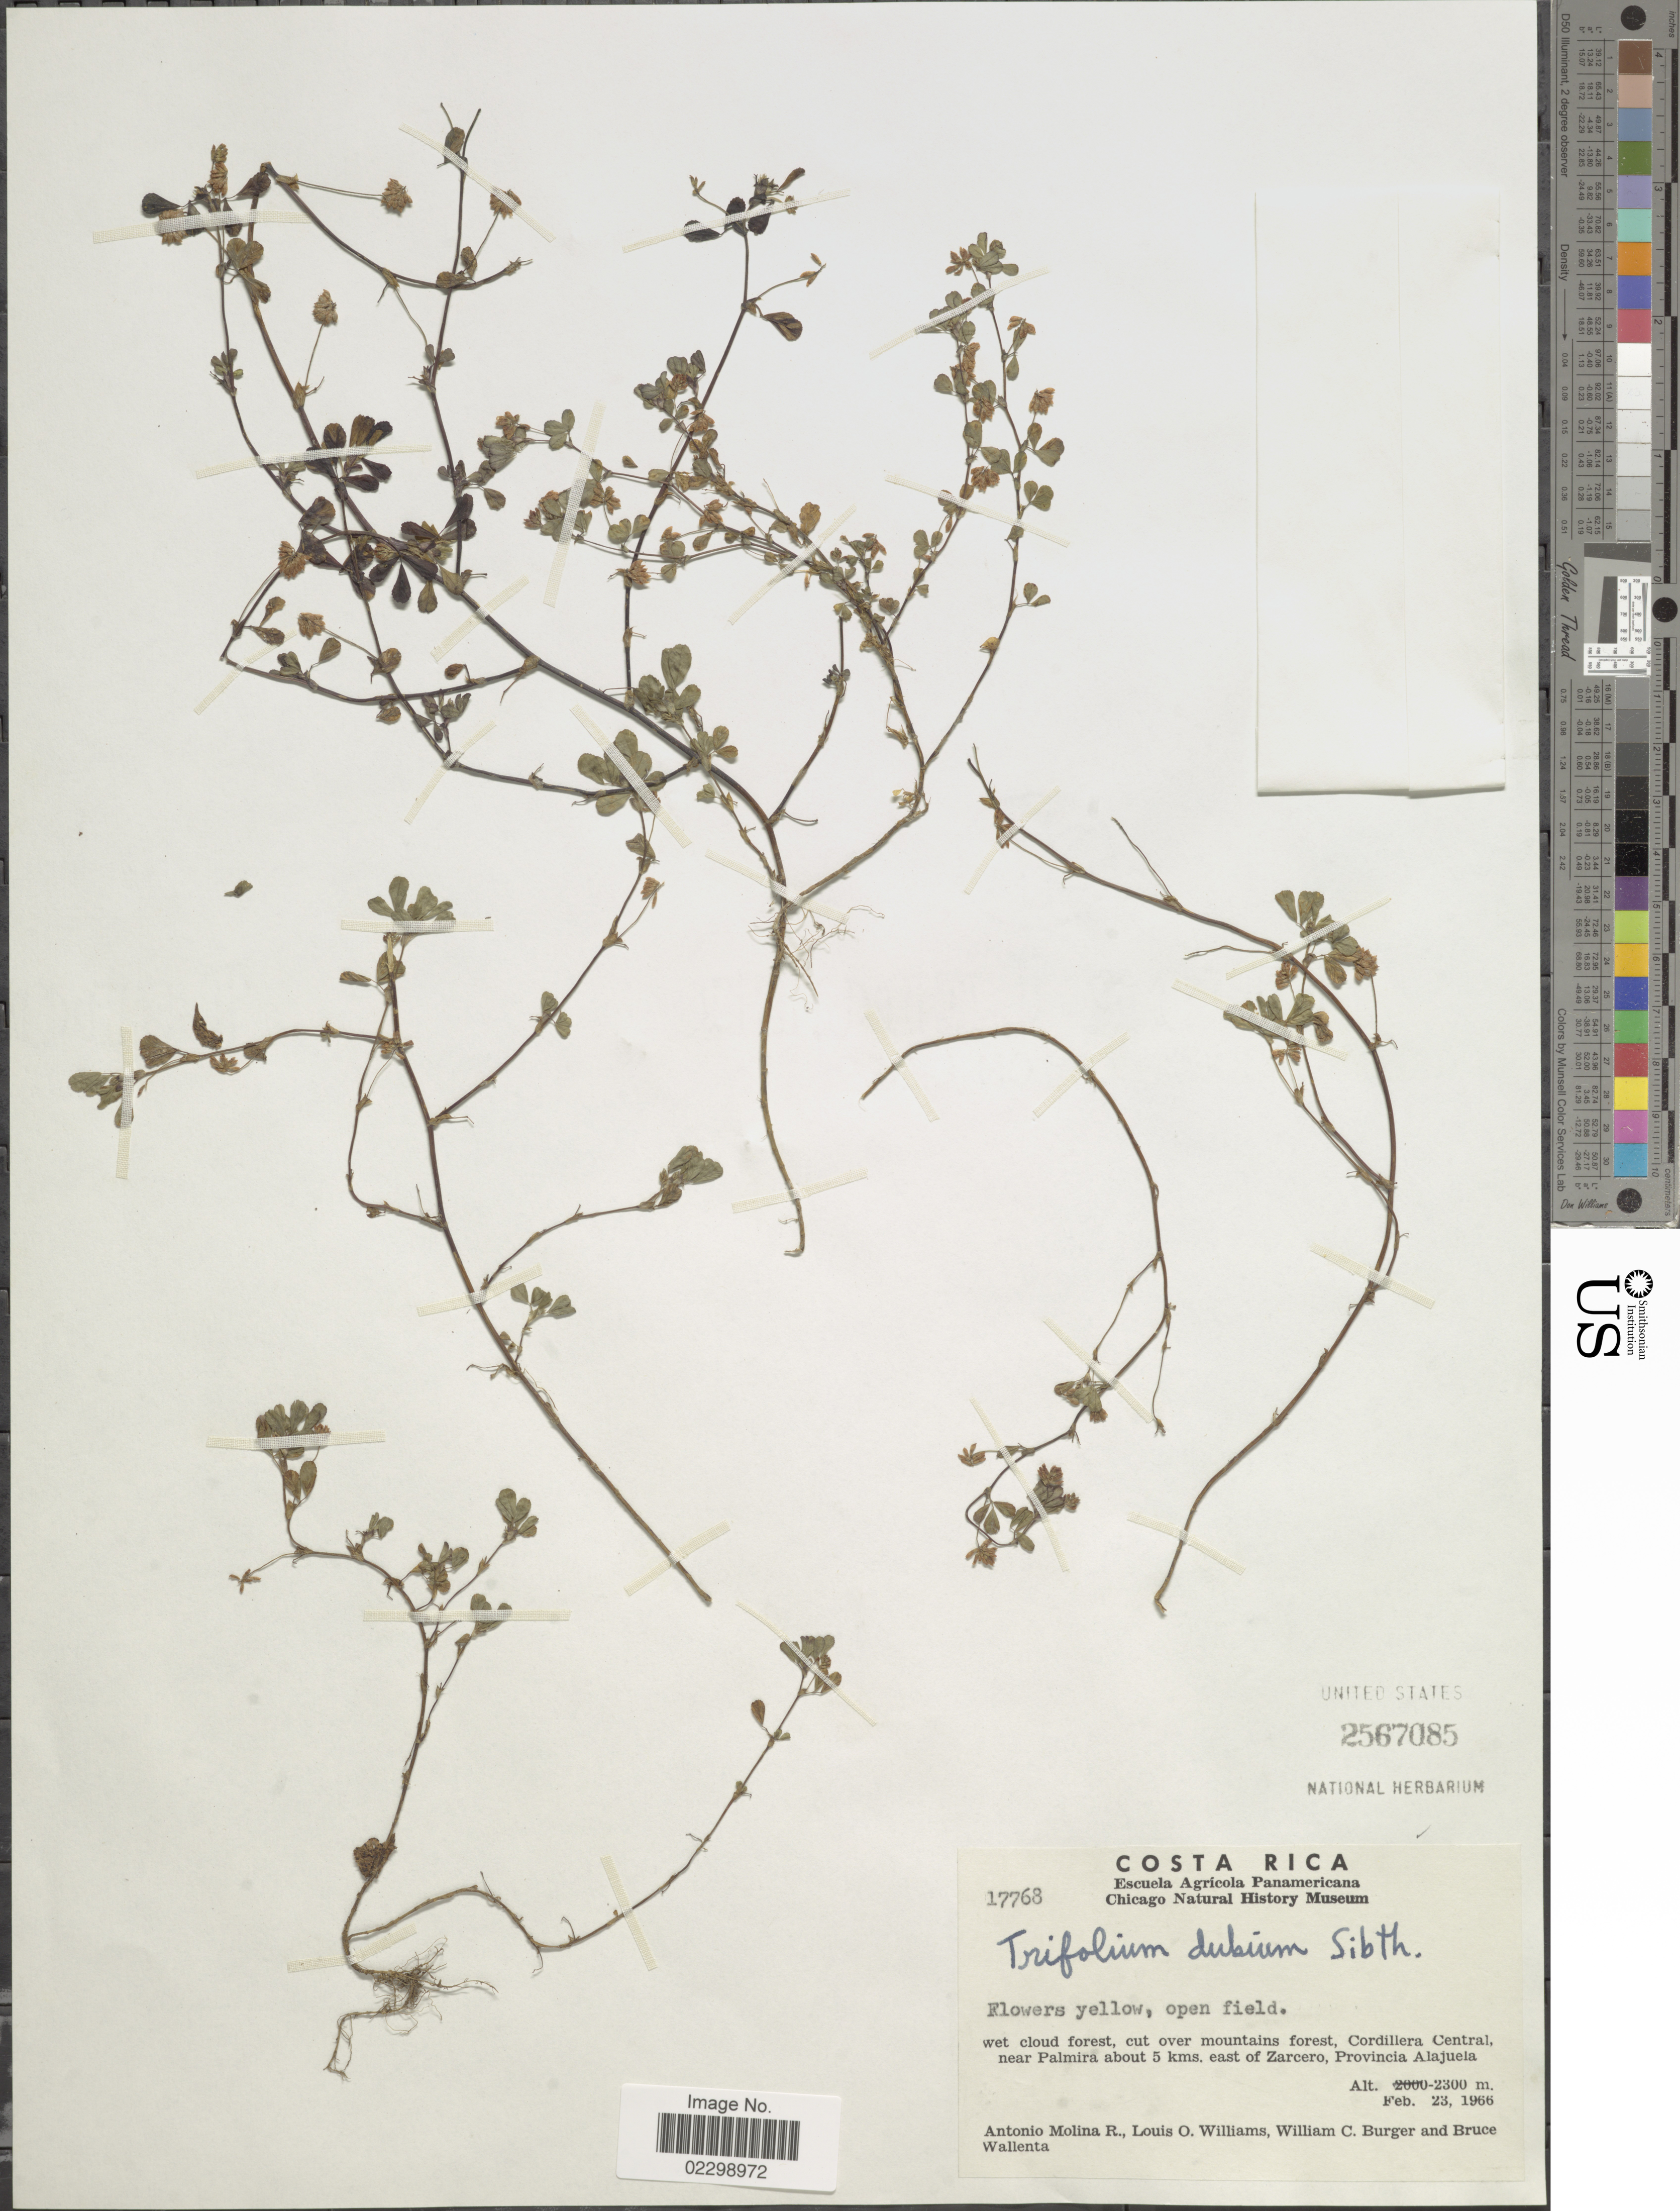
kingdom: Plantae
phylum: Tracheophyta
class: Magnoliopsida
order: Fabales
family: Fabaceae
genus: Trifolium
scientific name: Trifolium dubium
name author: Sibth.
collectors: A. Molina R., L. O. Williams, W. Burger & B. Wallenta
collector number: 17768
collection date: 1966-02-23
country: Costa Rica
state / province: Alajuela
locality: Open field, wet cloud forest, cut over mountains forest, Cordillera Central, near Palmira about 5 kms. east of Zarcero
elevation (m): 2300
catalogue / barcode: US 2567085